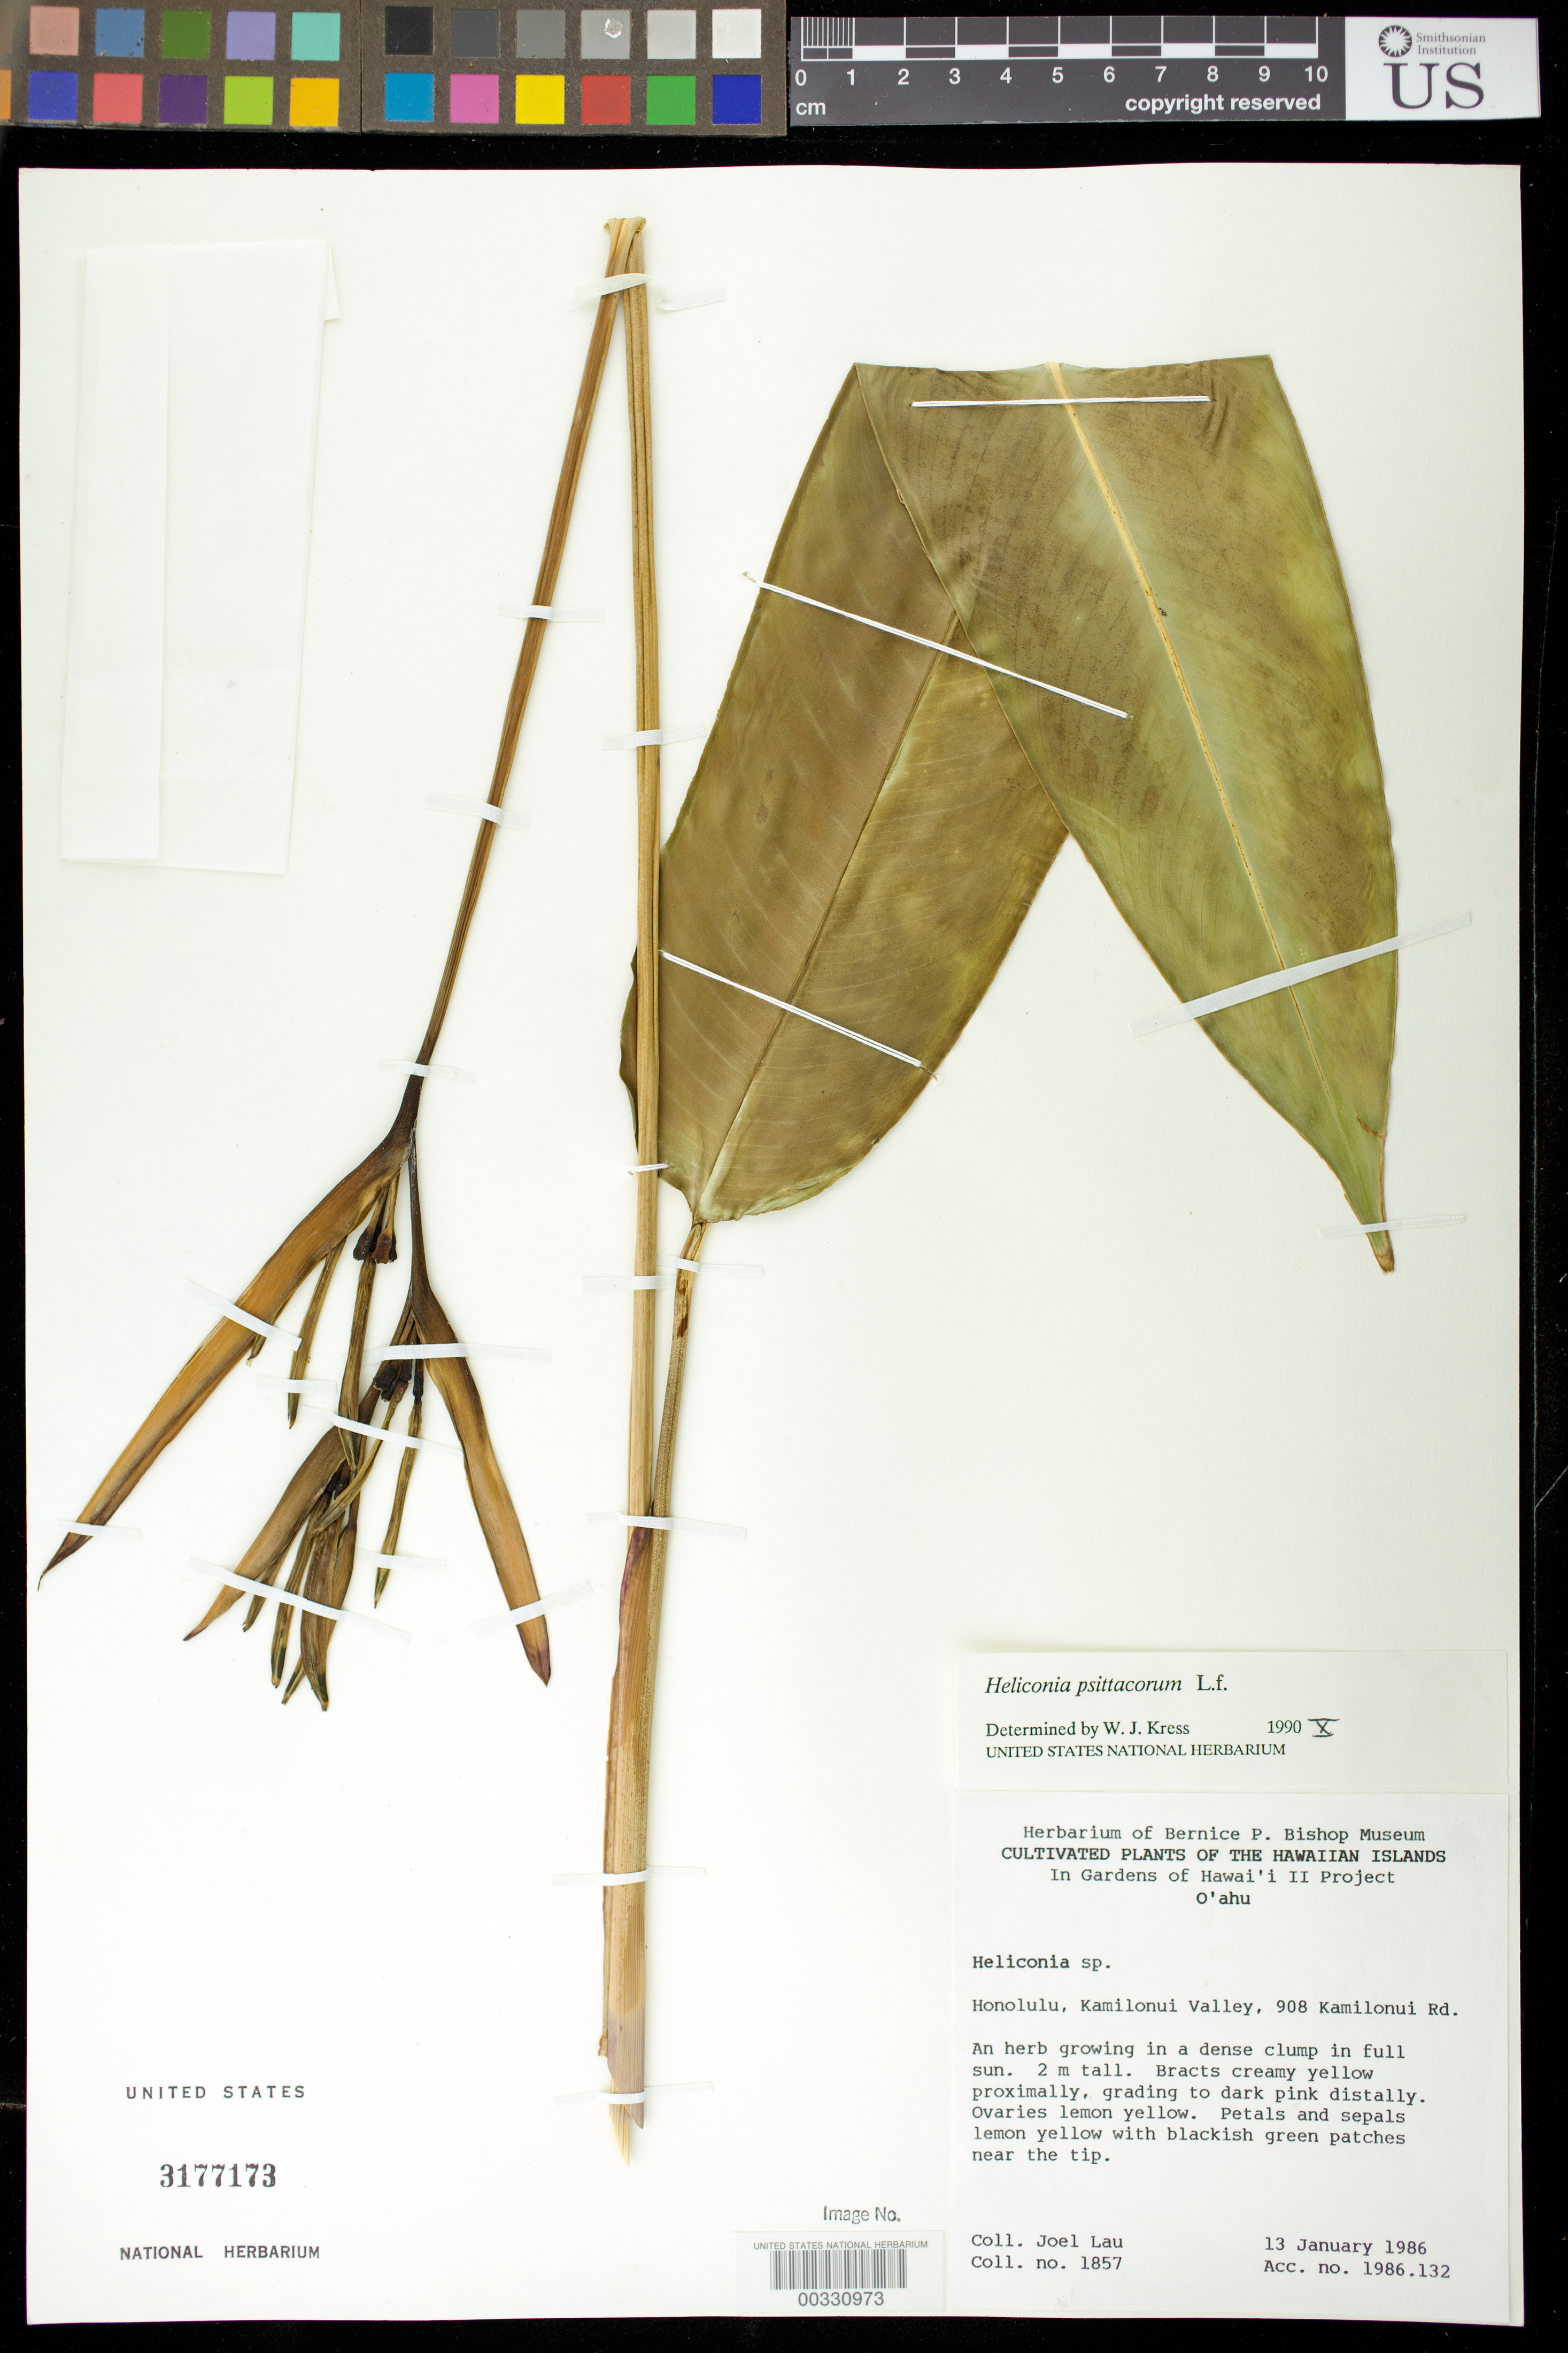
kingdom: Plantae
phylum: Tracheophyta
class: Liliopsida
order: Zingiberales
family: Heliconiaceae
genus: Heliconia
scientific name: Heliconia psittacorum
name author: L. f.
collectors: J. Lau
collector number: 1857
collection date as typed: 13 Jan 1986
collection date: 1986-01-13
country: United States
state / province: Florida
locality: Southern Florida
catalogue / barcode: US 3177173